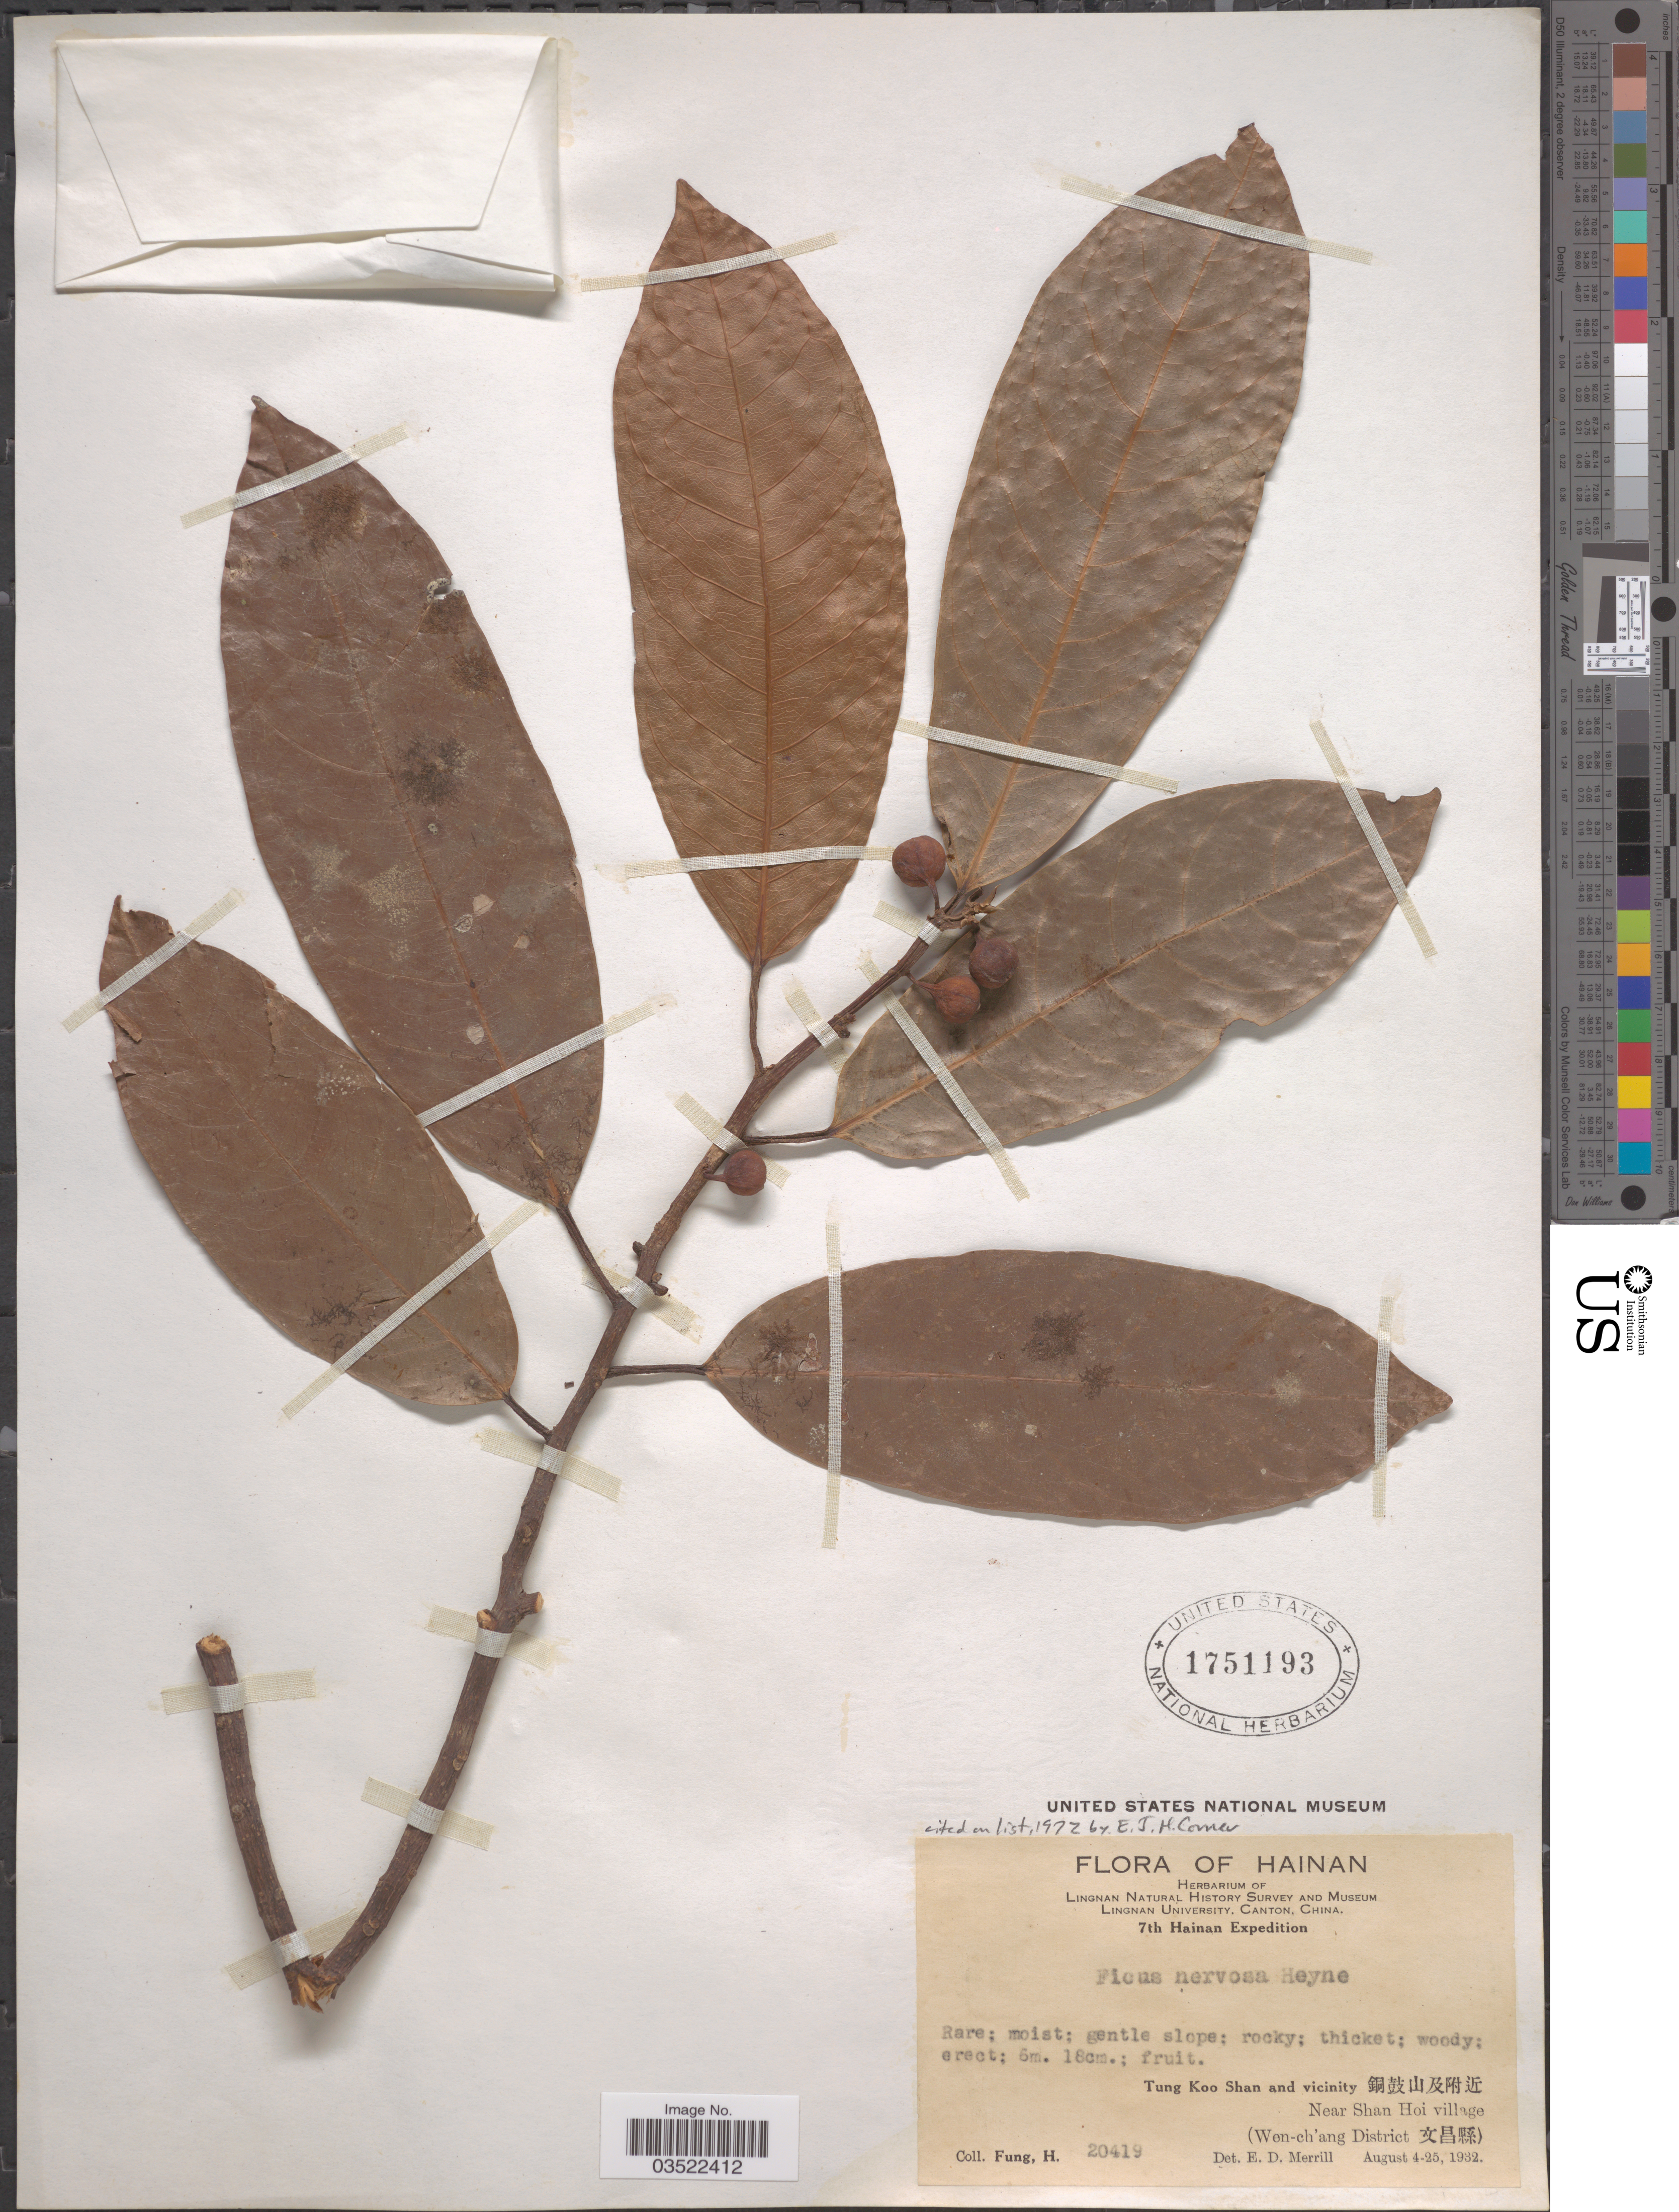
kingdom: Plantae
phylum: Tracheophyta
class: Magnoliopsida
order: Rosales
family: Moraceae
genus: Ficus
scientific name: Ficus nervosa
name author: B. Heyne & Roth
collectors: H. Fung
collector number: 20419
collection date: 1932-08-04/1932-08-25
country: China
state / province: Hainan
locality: Tung Koo Shan and vicinity X. Near Shan Hoi village (Wen-ch'ang District X).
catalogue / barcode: US 1751193